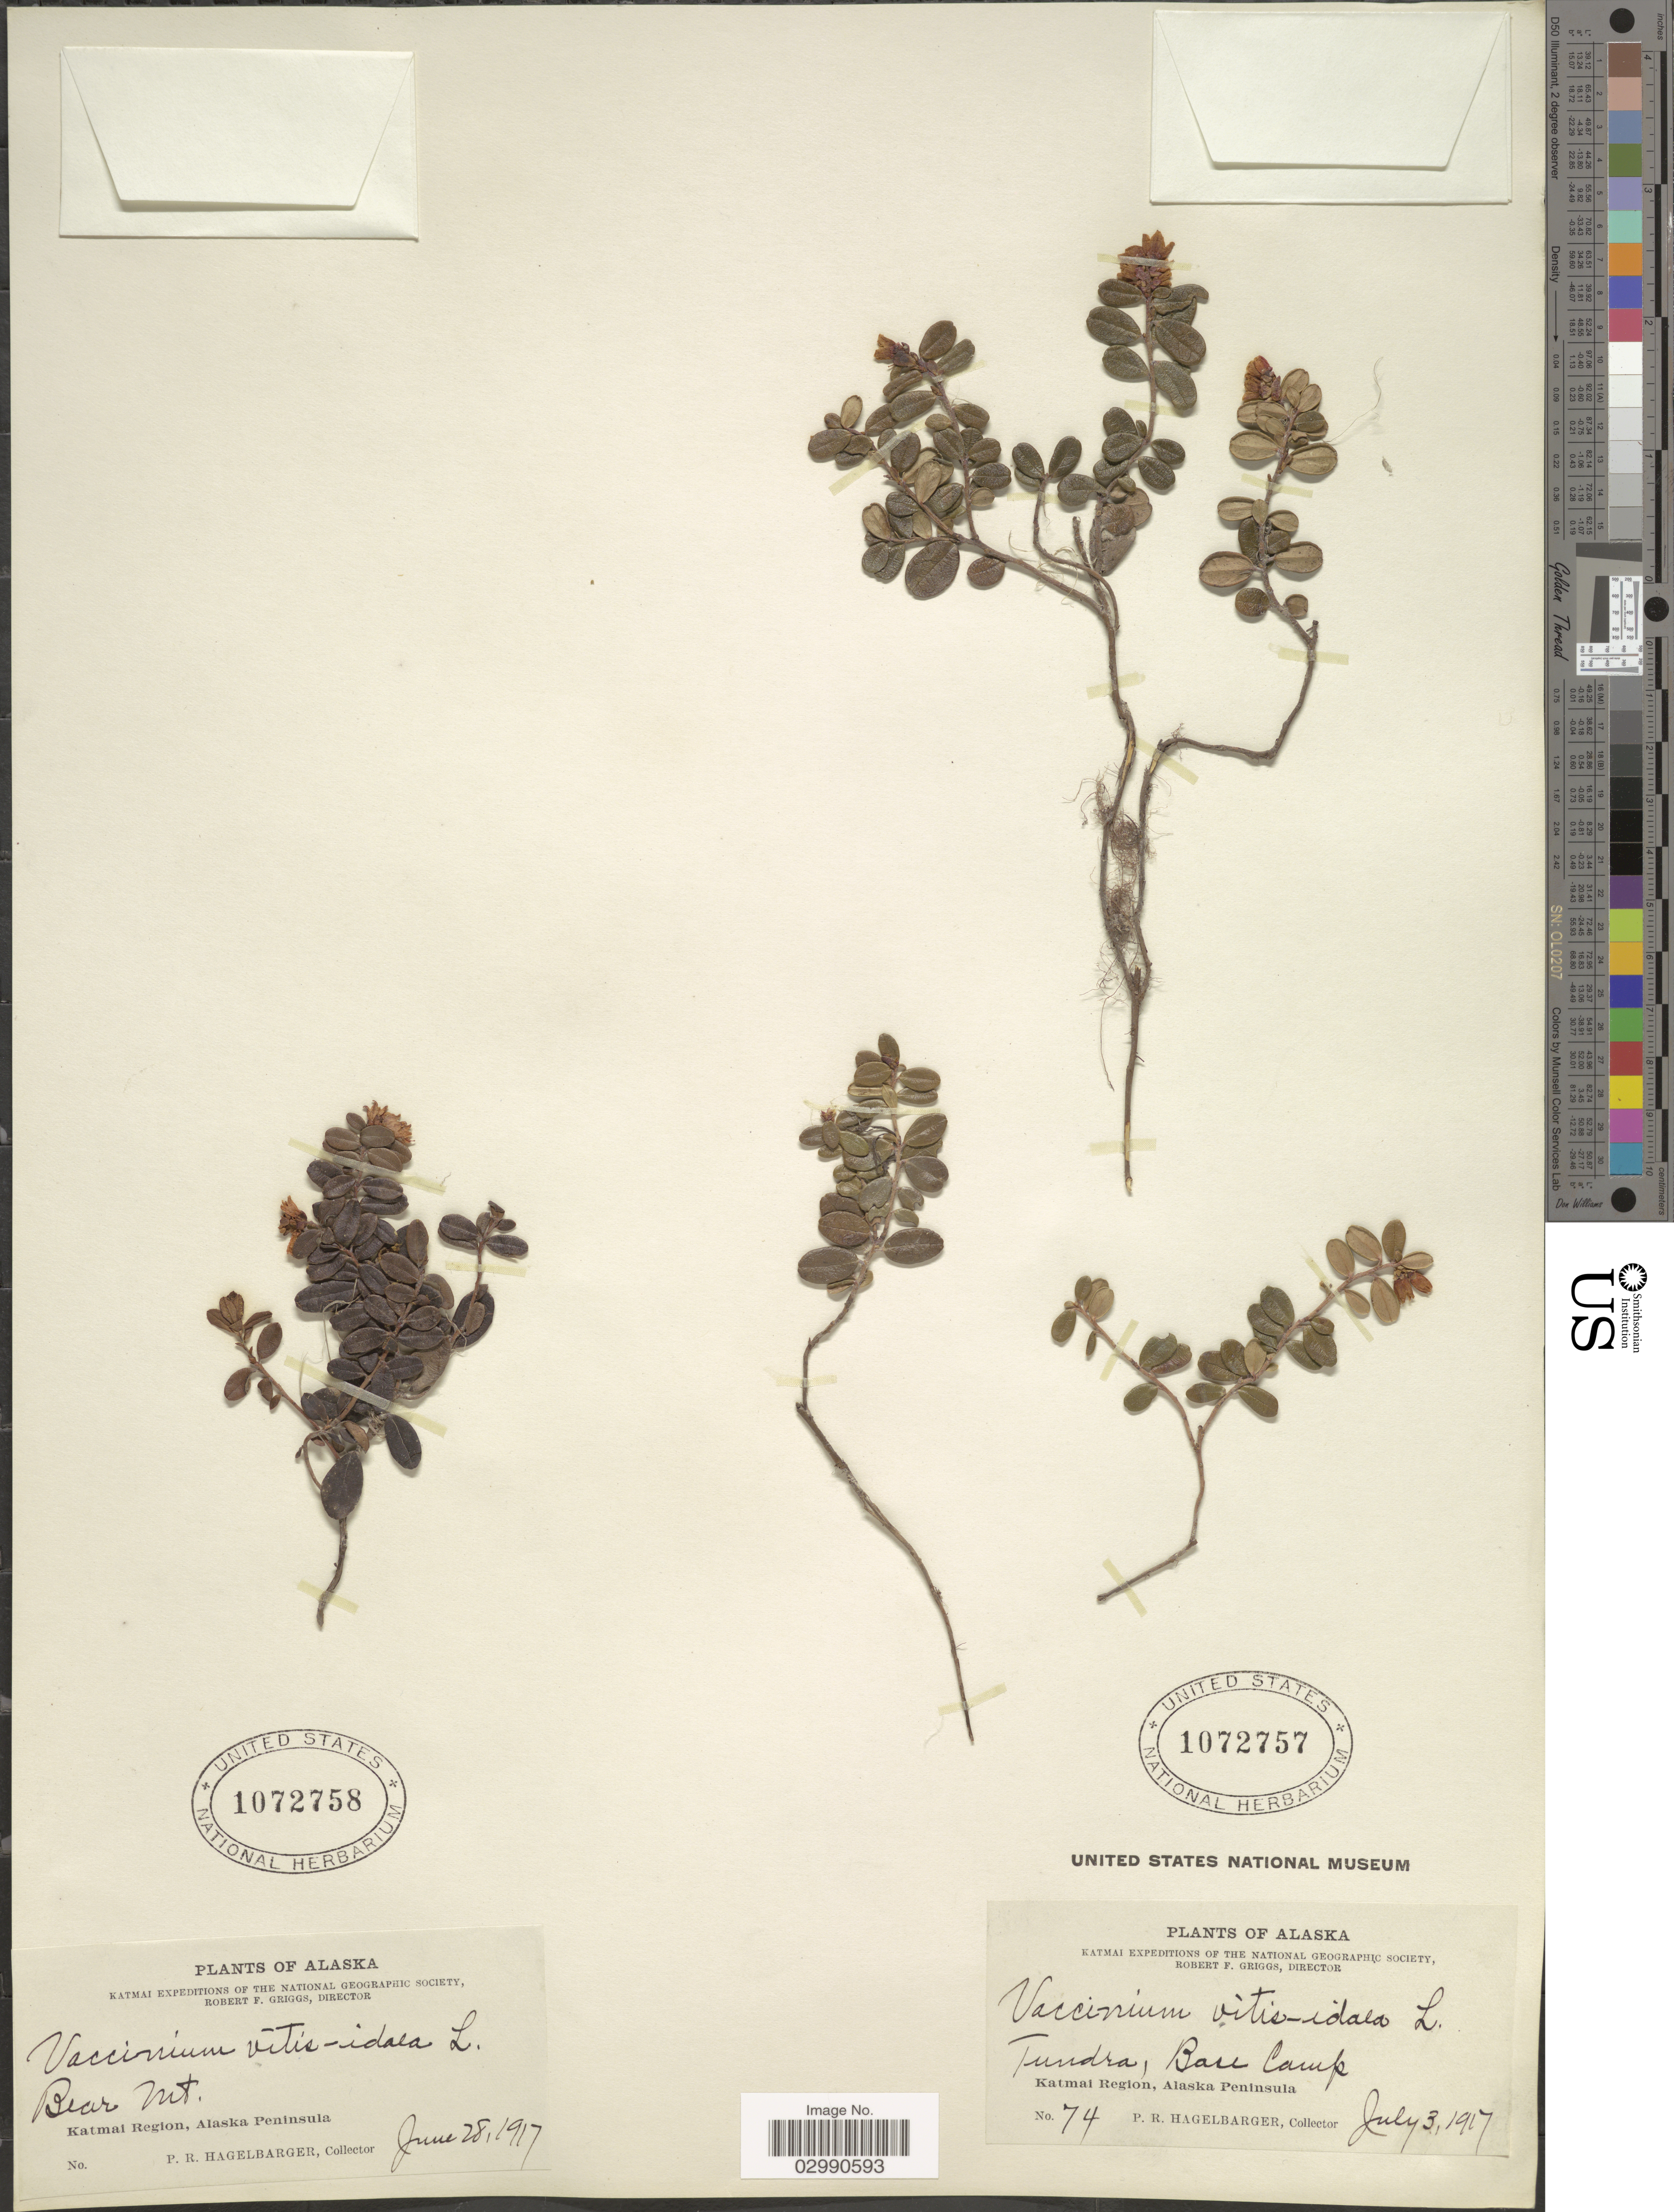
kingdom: Plantae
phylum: Tracheophyta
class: Magnoliopsida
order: Ericales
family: Ericaceae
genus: Vaccinium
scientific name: Vaccinium vitis-idaea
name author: L.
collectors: P. Hagelbarger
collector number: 74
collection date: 1917-07-03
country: United States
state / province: Alaska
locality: Base Camp. Katmai Region, Alaska Peninsula.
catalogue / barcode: US 1072757